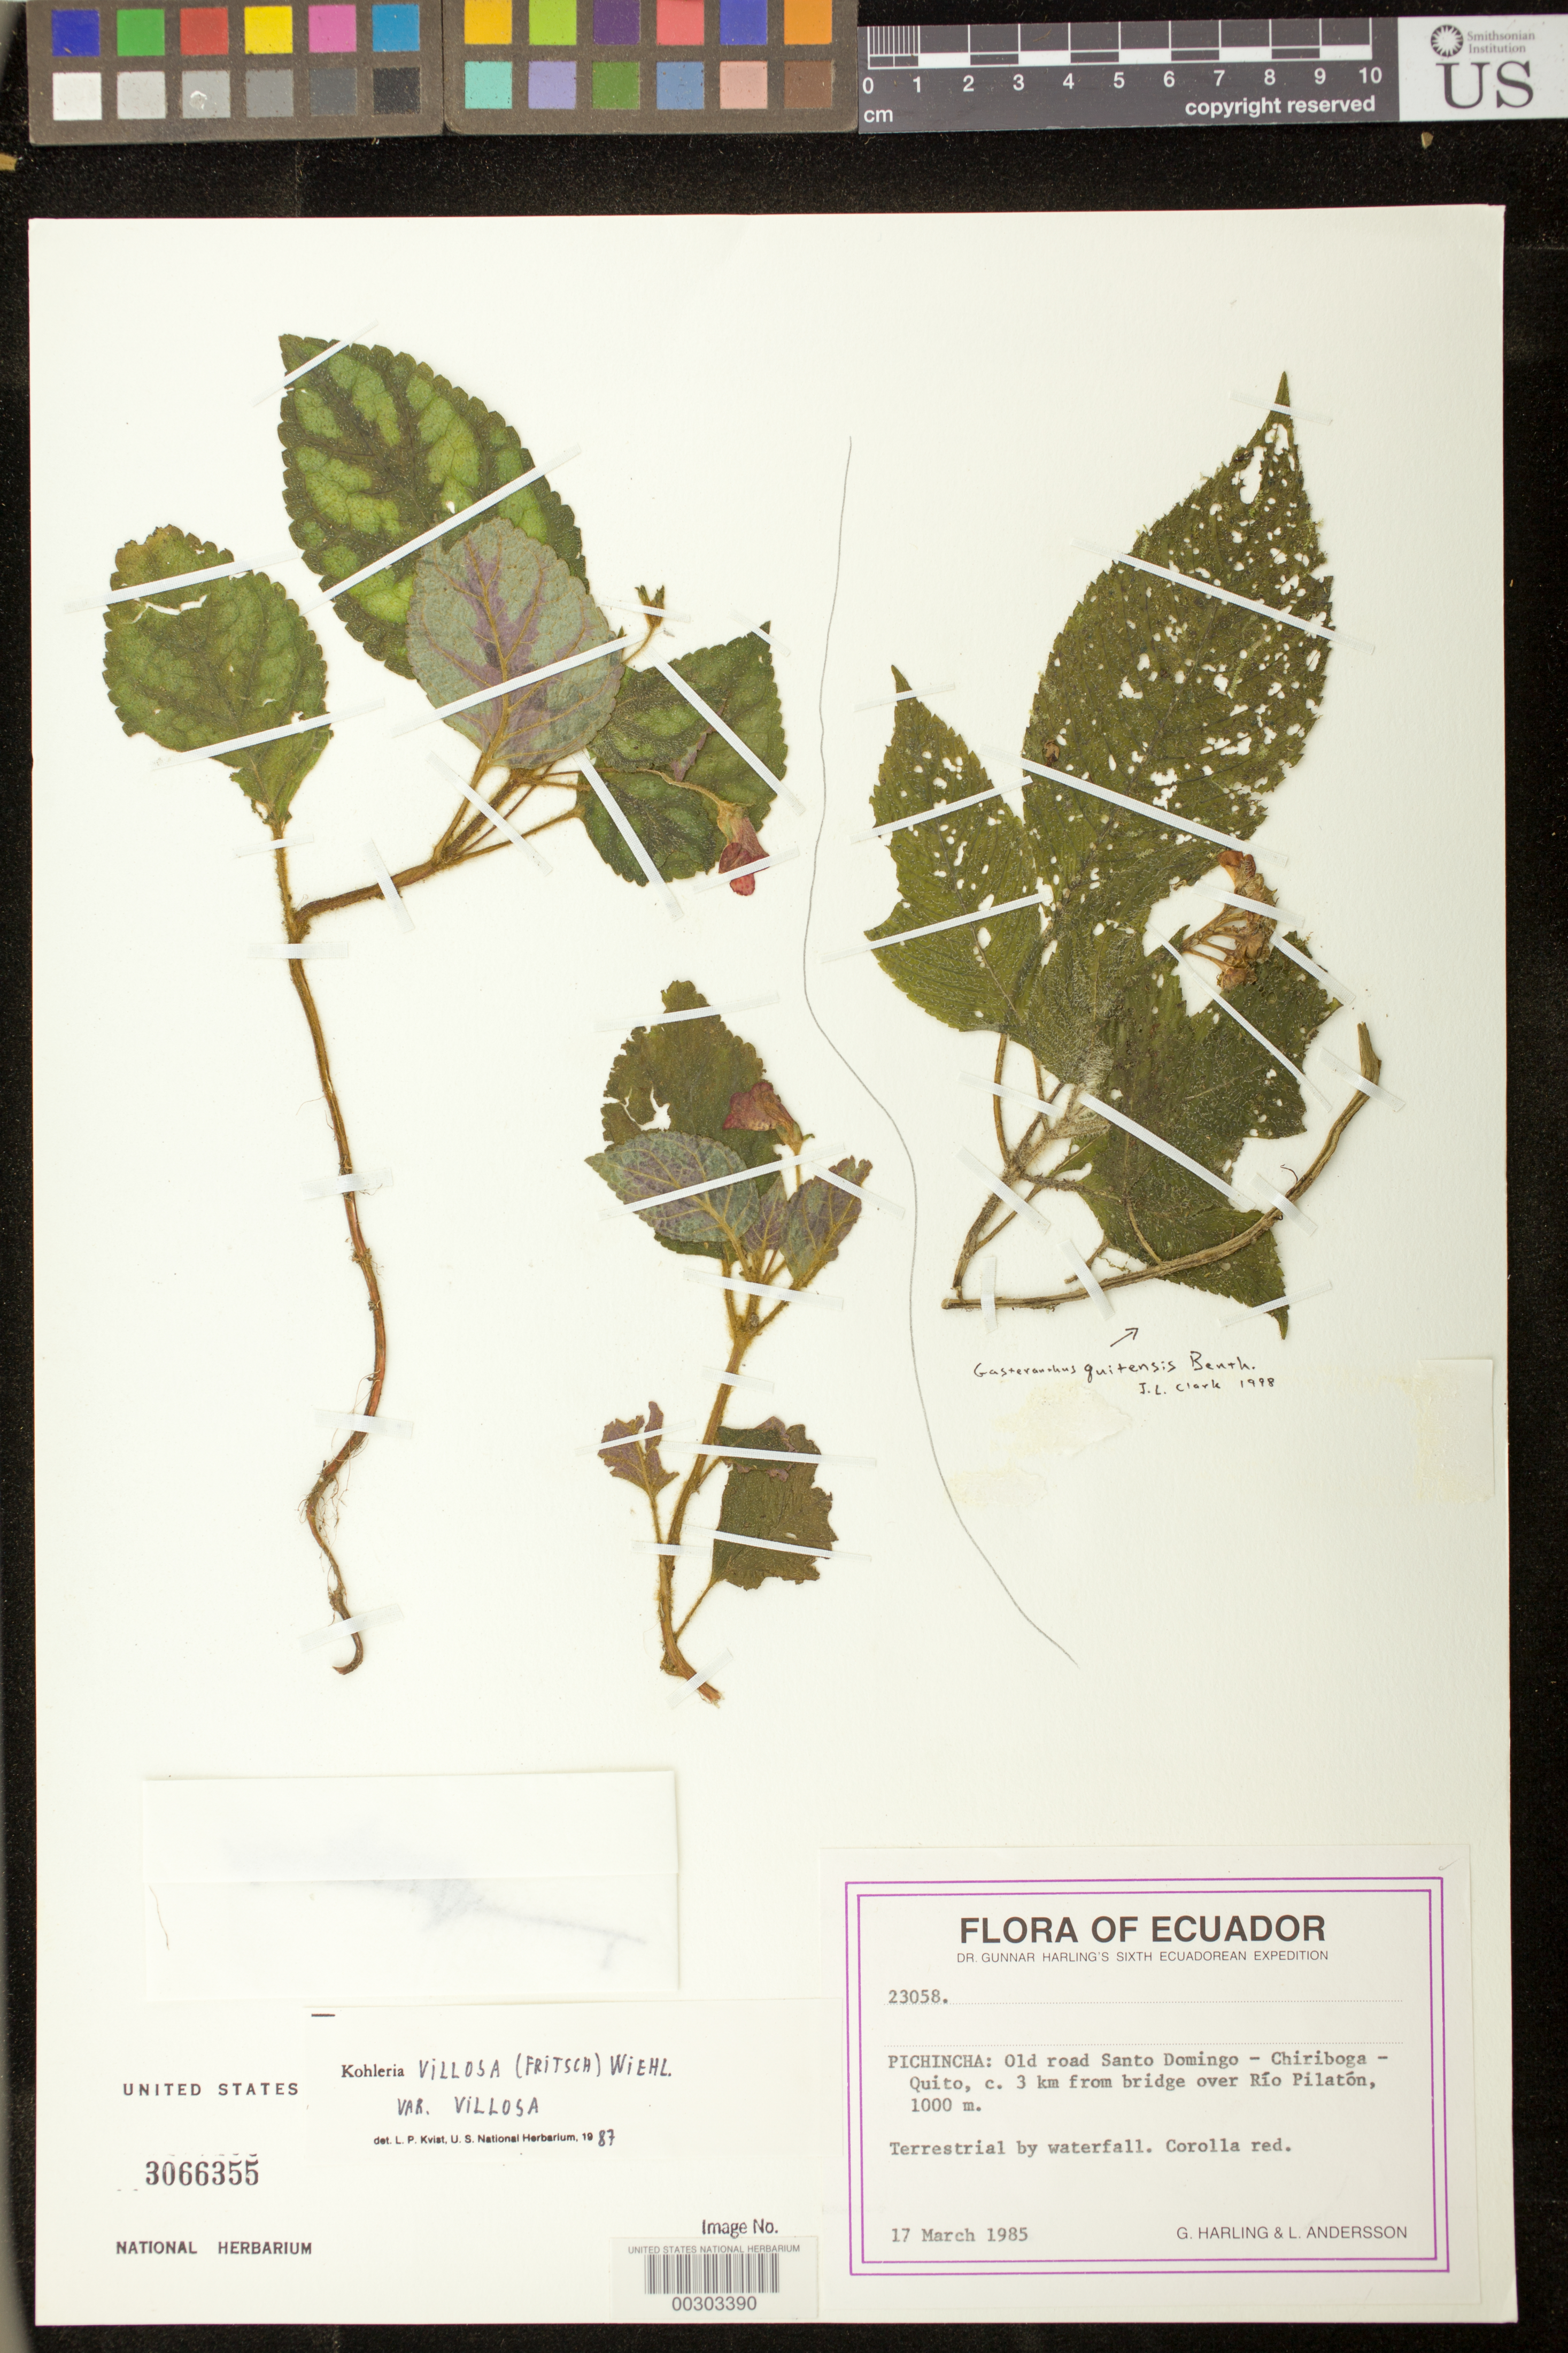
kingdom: Plantae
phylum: Tracheophyta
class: Magnoliopsida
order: Lamiales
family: Gesneriaceae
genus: Kohleria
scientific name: Kohleria villosa var. villosa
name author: (Fritsch) Wiehler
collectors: G. Harling & L. Andersson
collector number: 23058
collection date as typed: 17 Mar 1985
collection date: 1985-03-17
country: Ecuador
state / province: Pichincha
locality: Old road Santo Domingo - Chiriboga - Quito, C 3 km from bridge over Rio Pilaton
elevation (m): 1000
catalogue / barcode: US 3066355